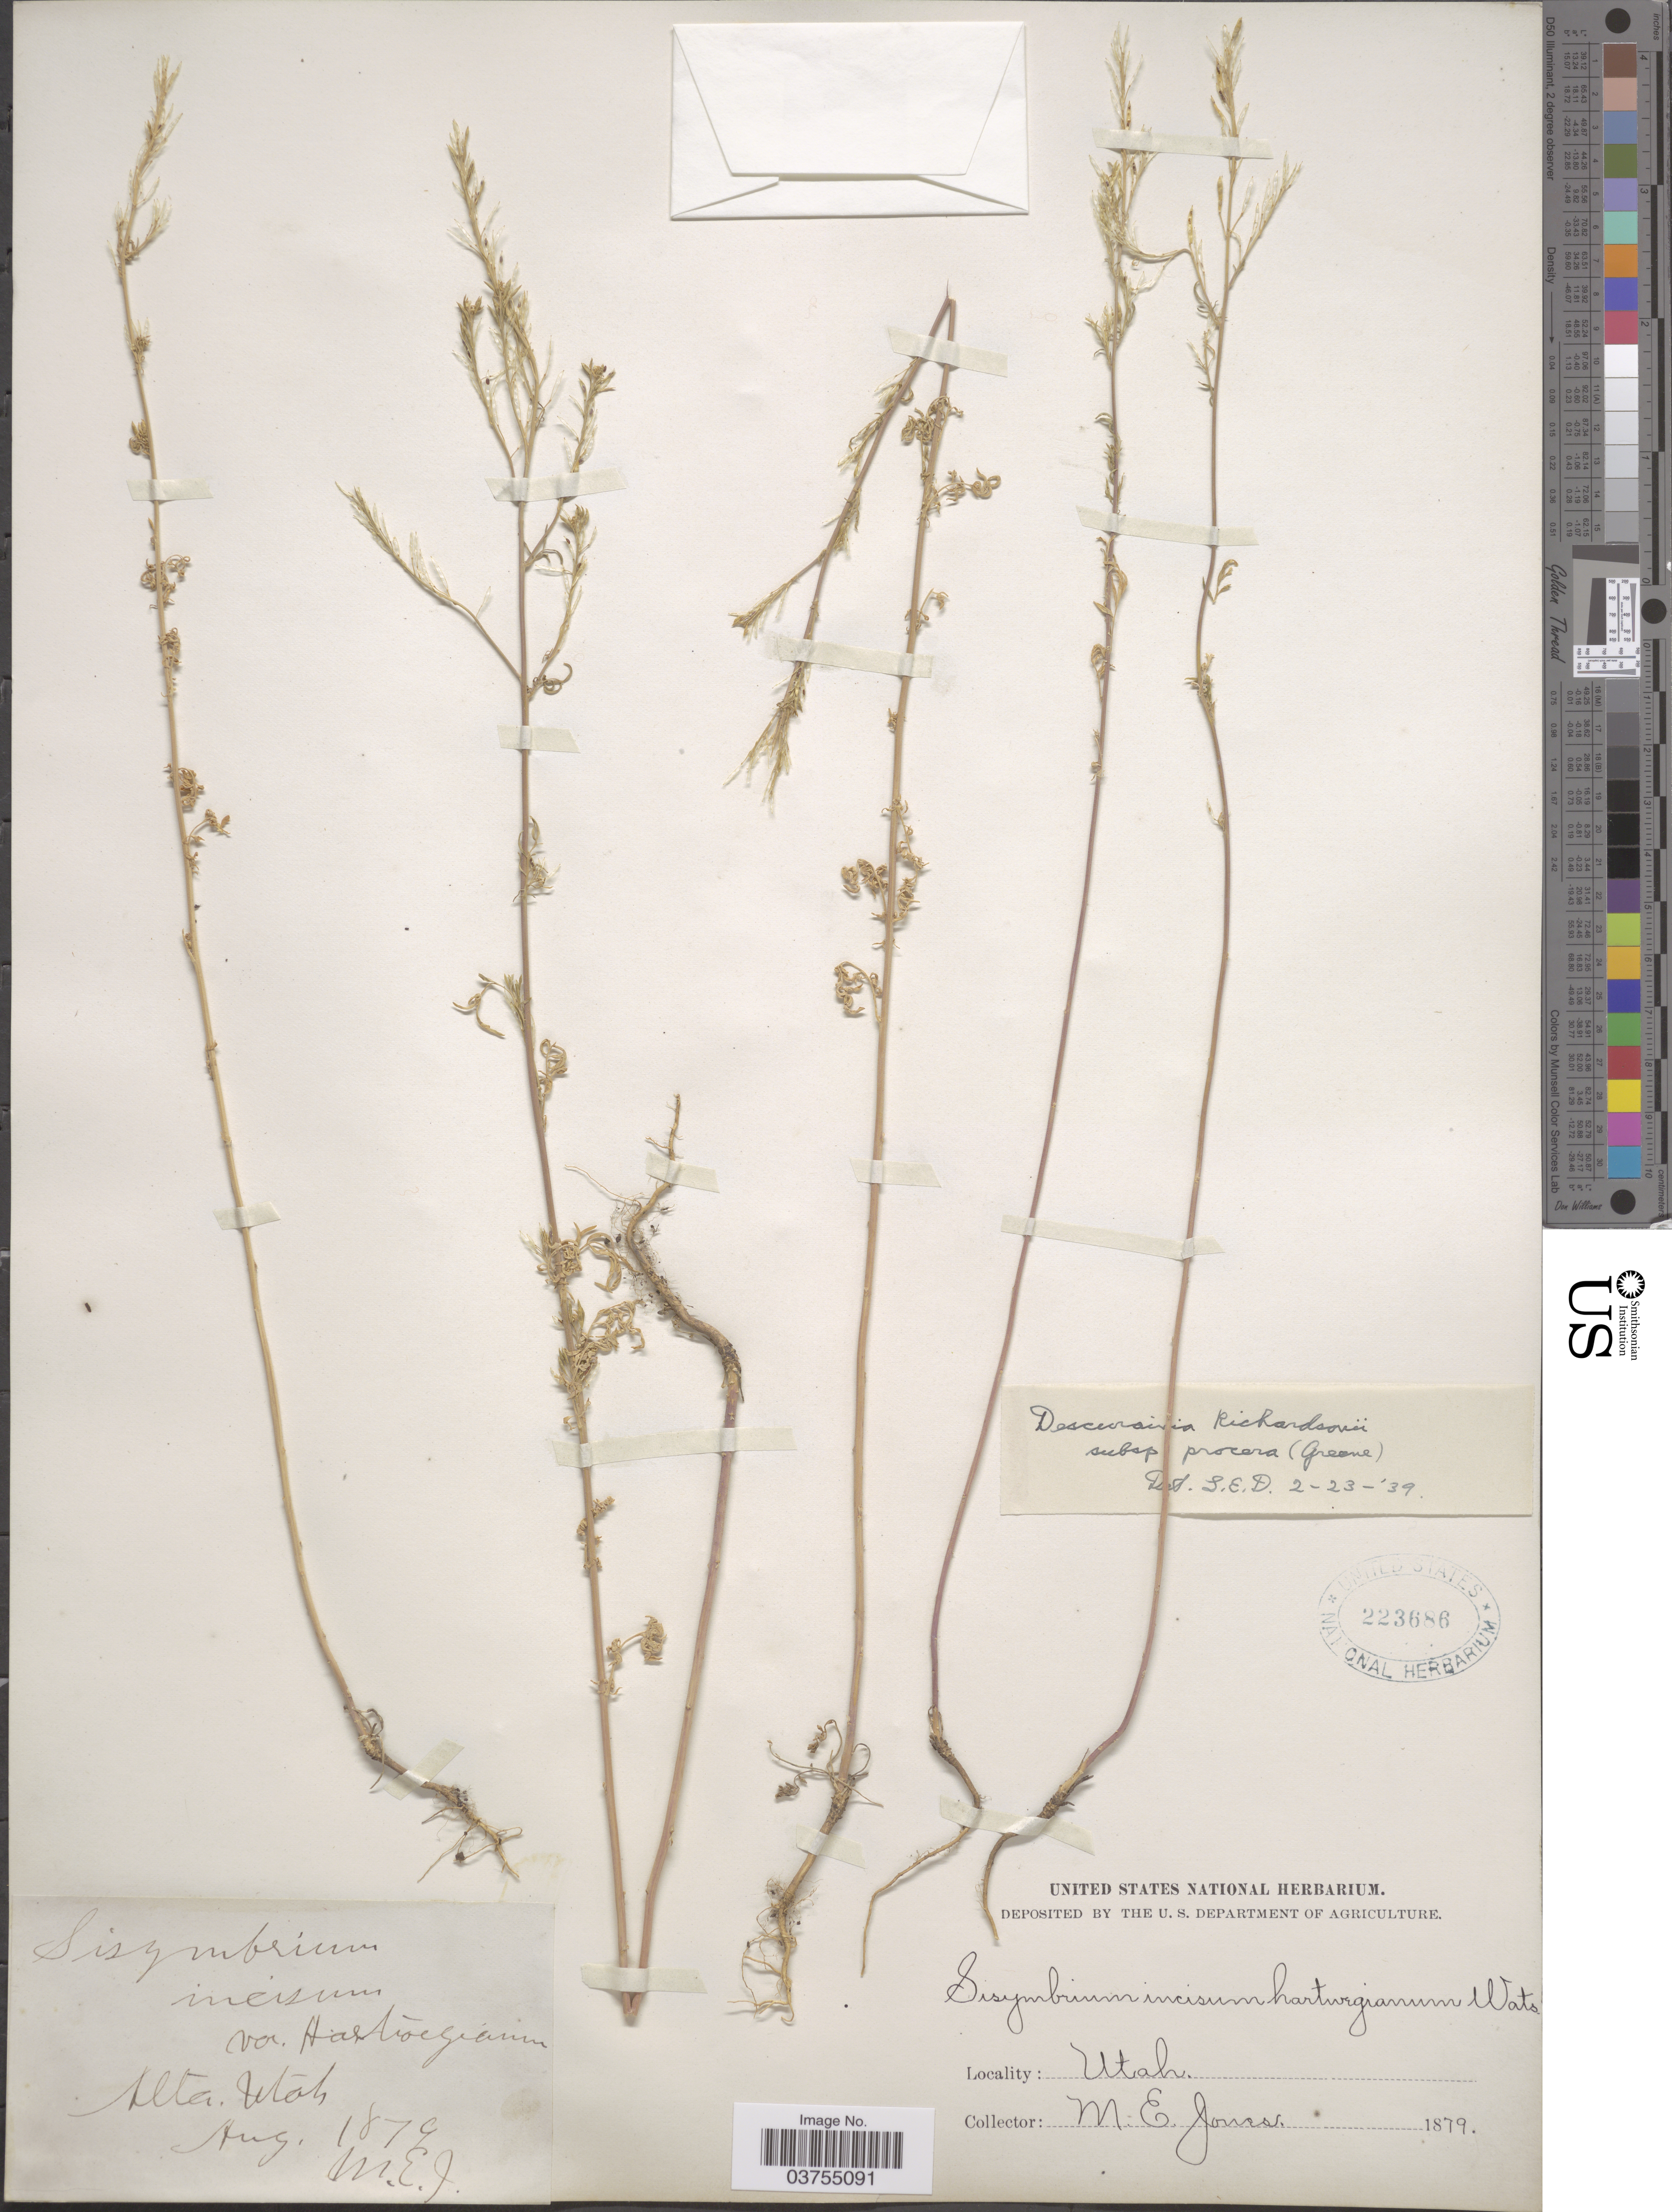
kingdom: Plantae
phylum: Tracheophyta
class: Magnoliopsida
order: Brassicales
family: Brassicaceae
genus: Descurainia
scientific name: Descurainia richardsonii subsp. procera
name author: (Greene) Detling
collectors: M. E. Jones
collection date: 1879-08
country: United States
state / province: Utah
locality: Alta.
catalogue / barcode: US 223686